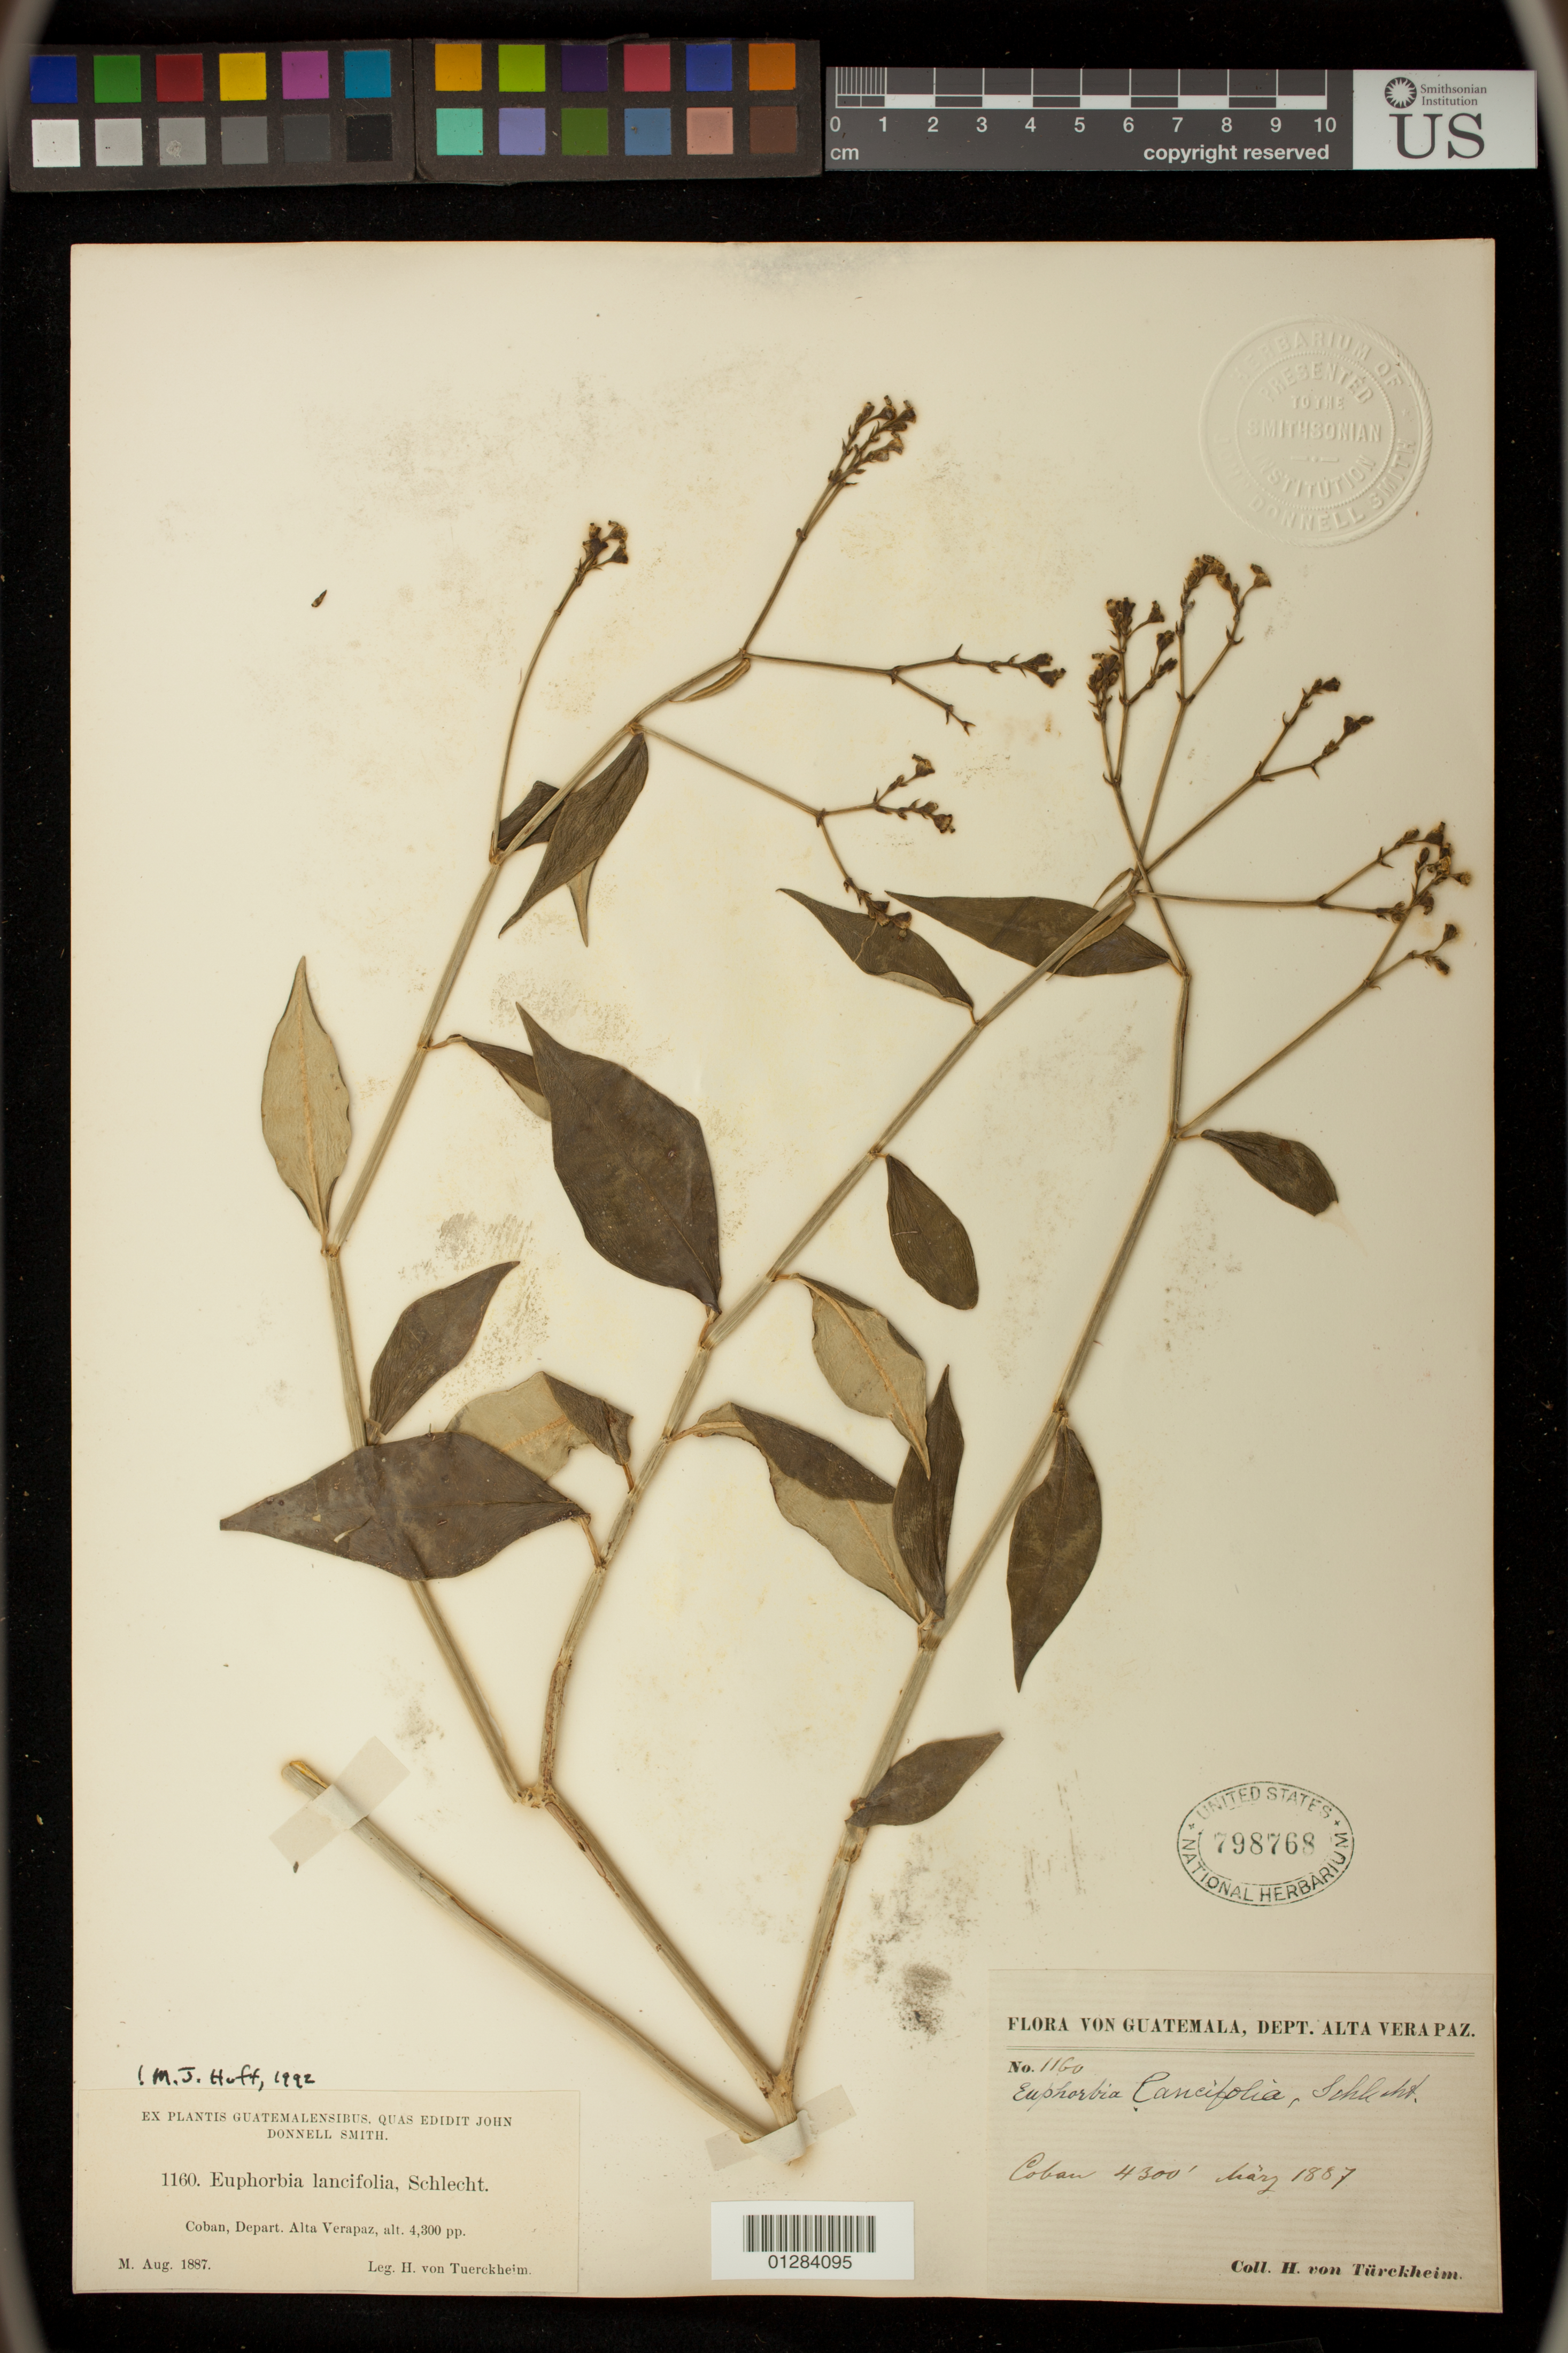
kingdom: Plantae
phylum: Tracheophyta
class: Magnoliopsida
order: Malpighiales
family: Euphorbiaceae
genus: Euphorbia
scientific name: Euphorbia lancifolia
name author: Schltdl.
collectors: H. von Türckheim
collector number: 1160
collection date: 1887-08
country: Guatemala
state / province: Alta Verapaz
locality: Coban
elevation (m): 1311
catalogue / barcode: US 798768